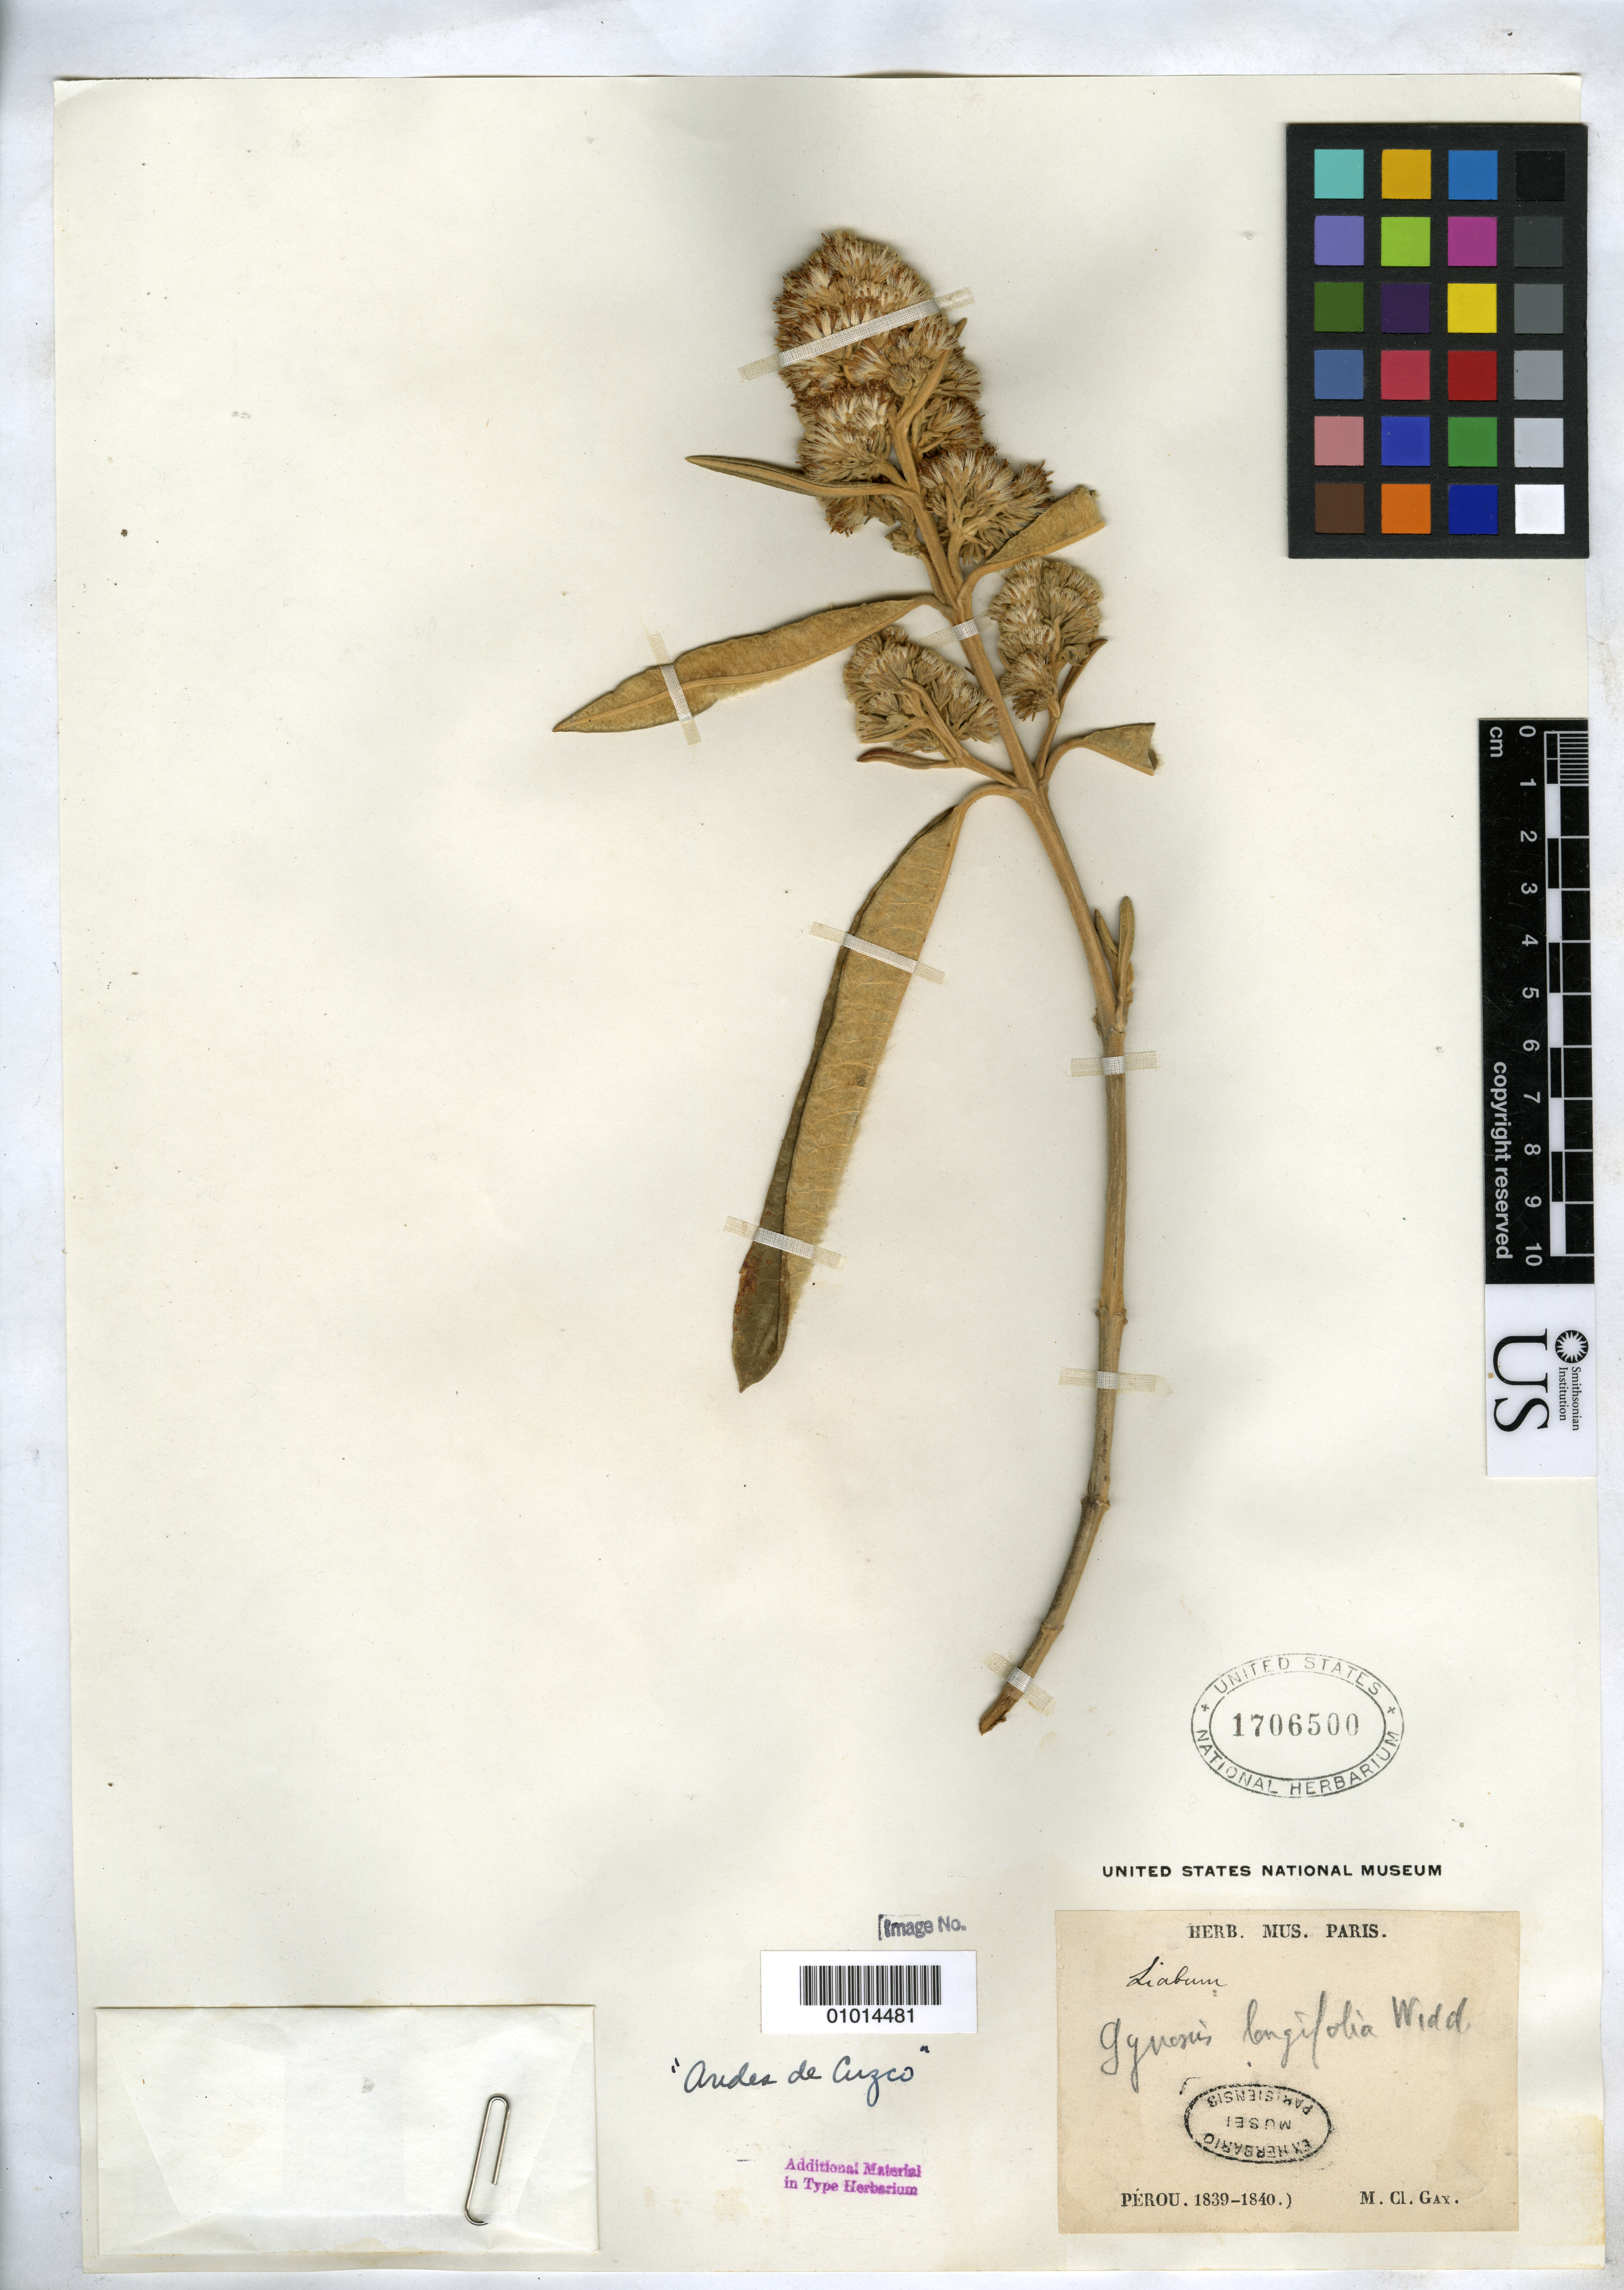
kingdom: Plantae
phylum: Tracheophyta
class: Magnoliopsida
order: Asterales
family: Asteraceae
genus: Gynoxys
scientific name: Gynoxys longifolia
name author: Wedd.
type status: Type Collection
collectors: C. Gay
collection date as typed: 1839 to -- --- 1840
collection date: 1839/1840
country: Peru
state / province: Cusco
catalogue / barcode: US 1706500